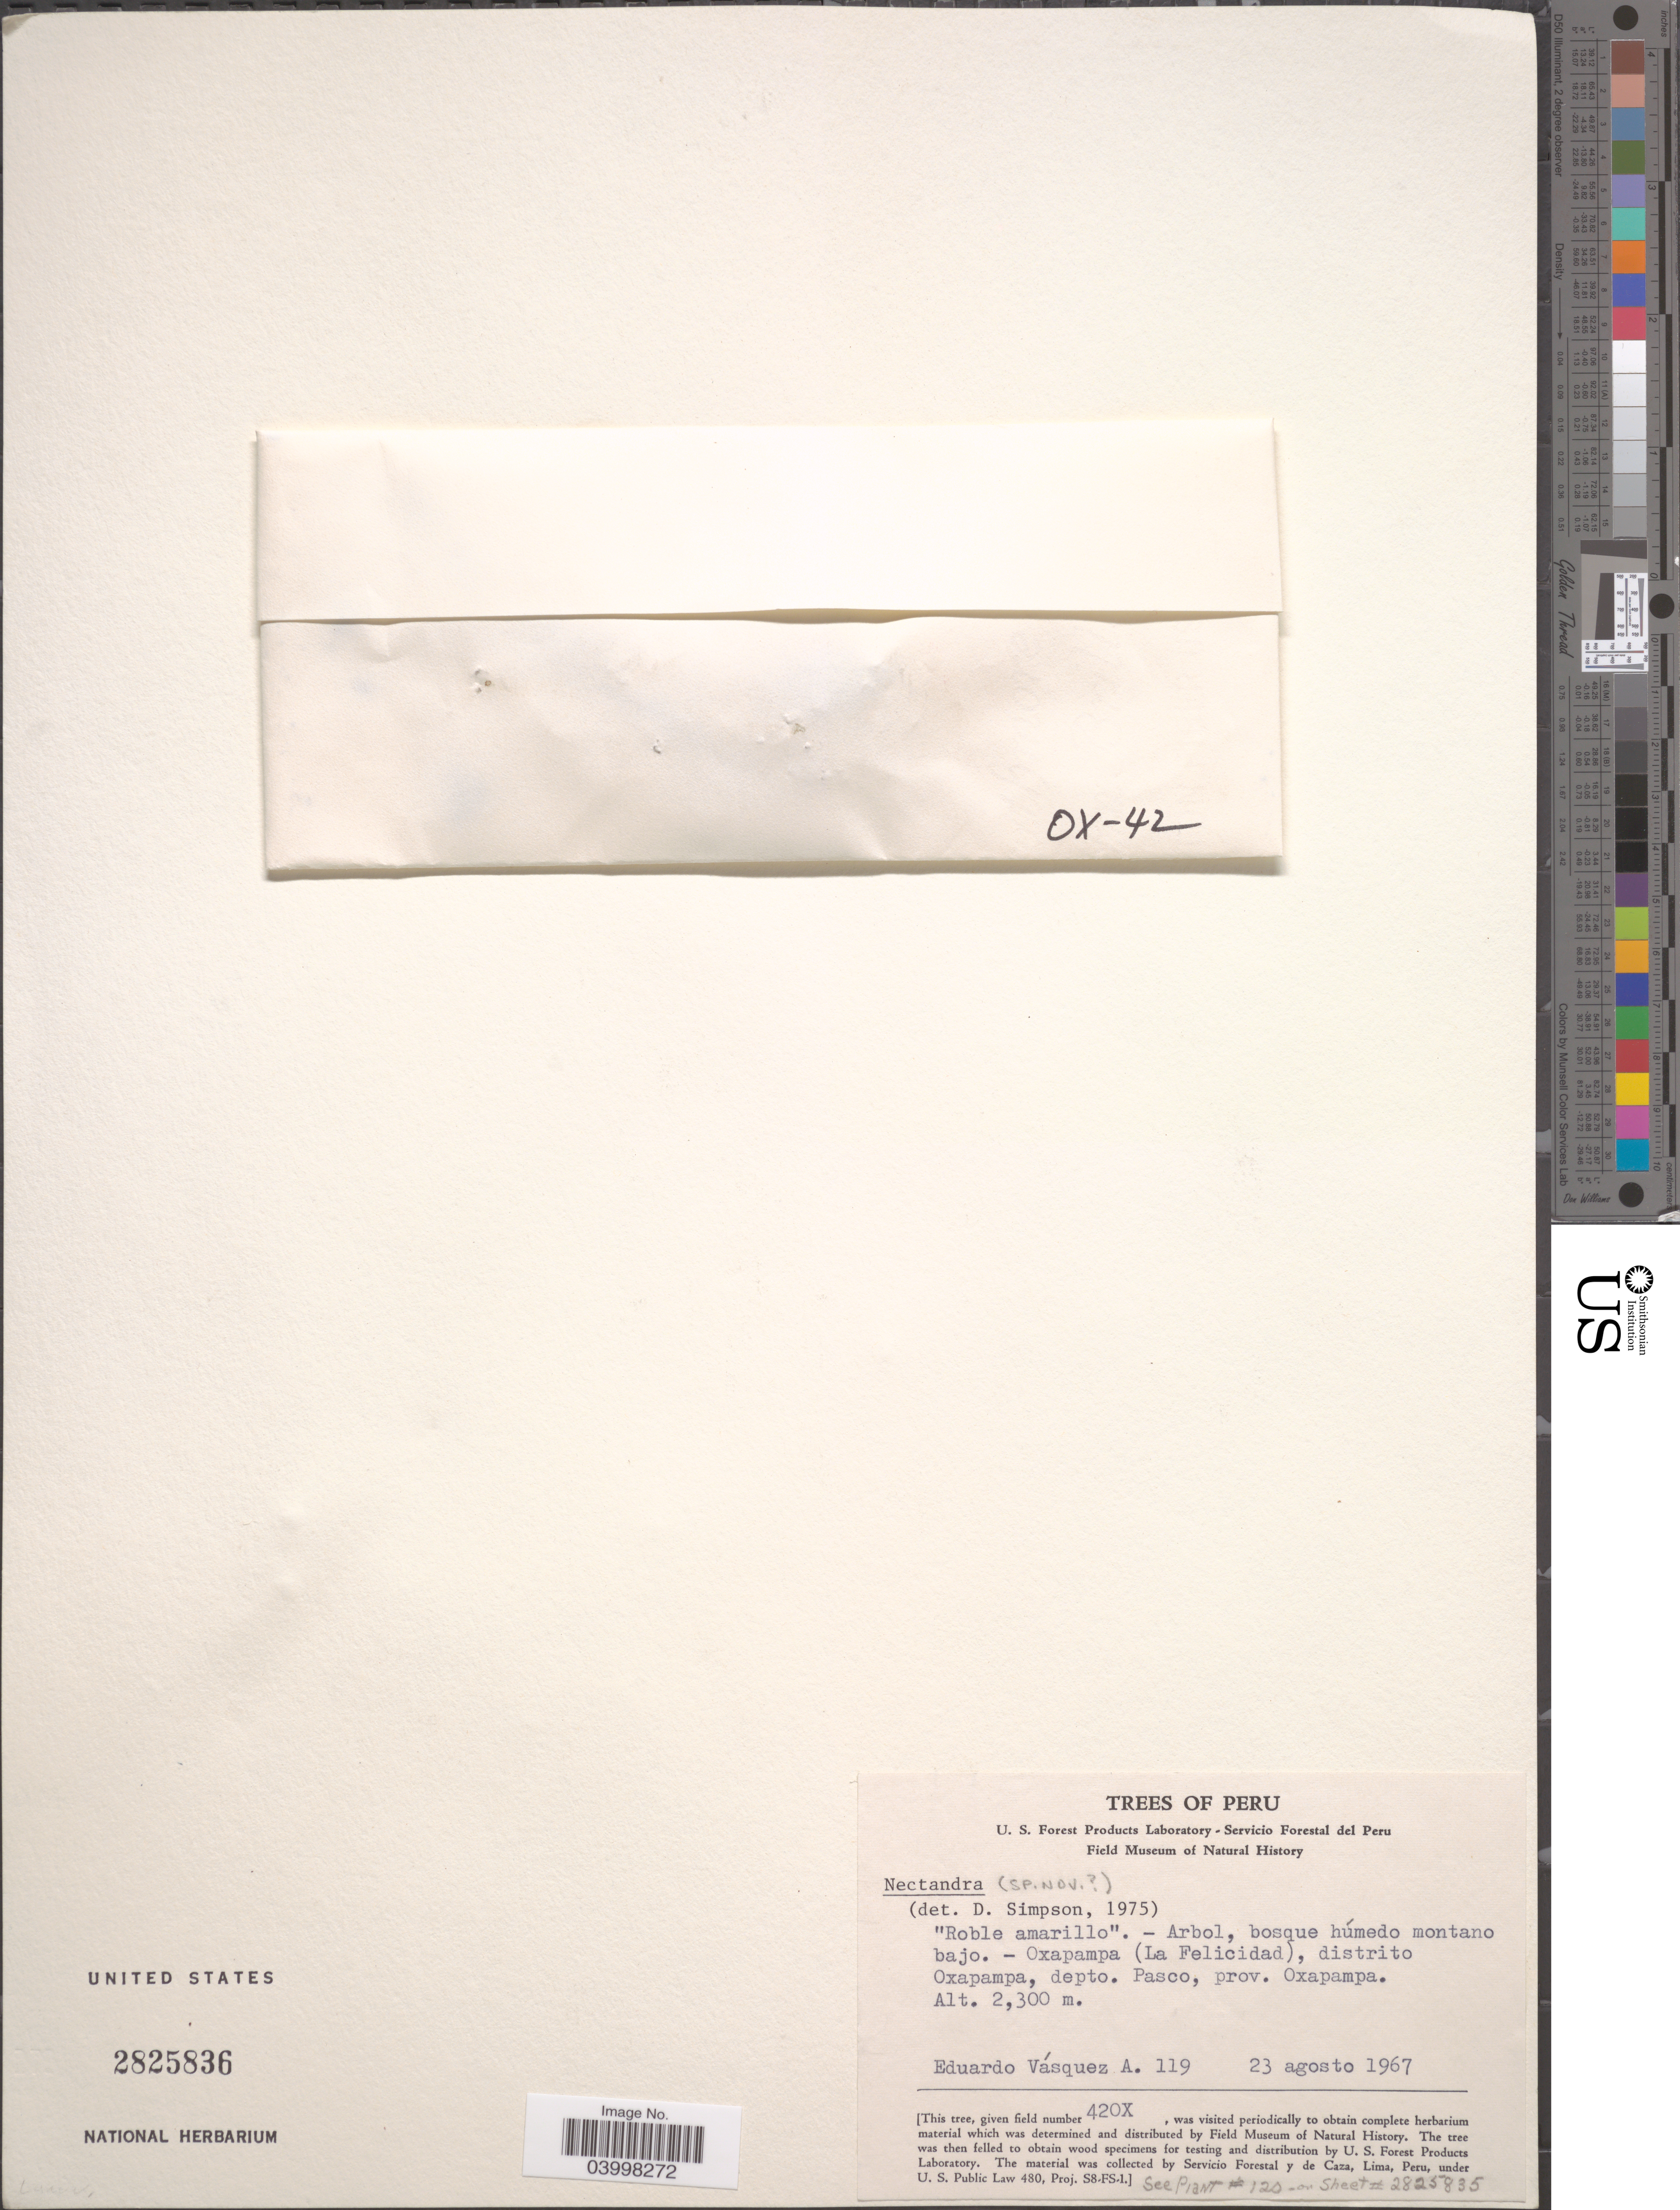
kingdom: Plantae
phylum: Tracheophyta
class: Magnoliopsida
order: Laurales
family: Lauraceae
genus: Nectandra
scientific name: Nectandra sp.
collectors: E. Vasquez A.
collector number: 119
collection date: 1967-08-23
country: Peru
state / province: Pasco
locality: Oxapampa (La Felicidad), distrito Oxapampa, depto. Pasco, prov. Oxapampa.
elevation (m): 2300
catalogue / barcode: US 2825836